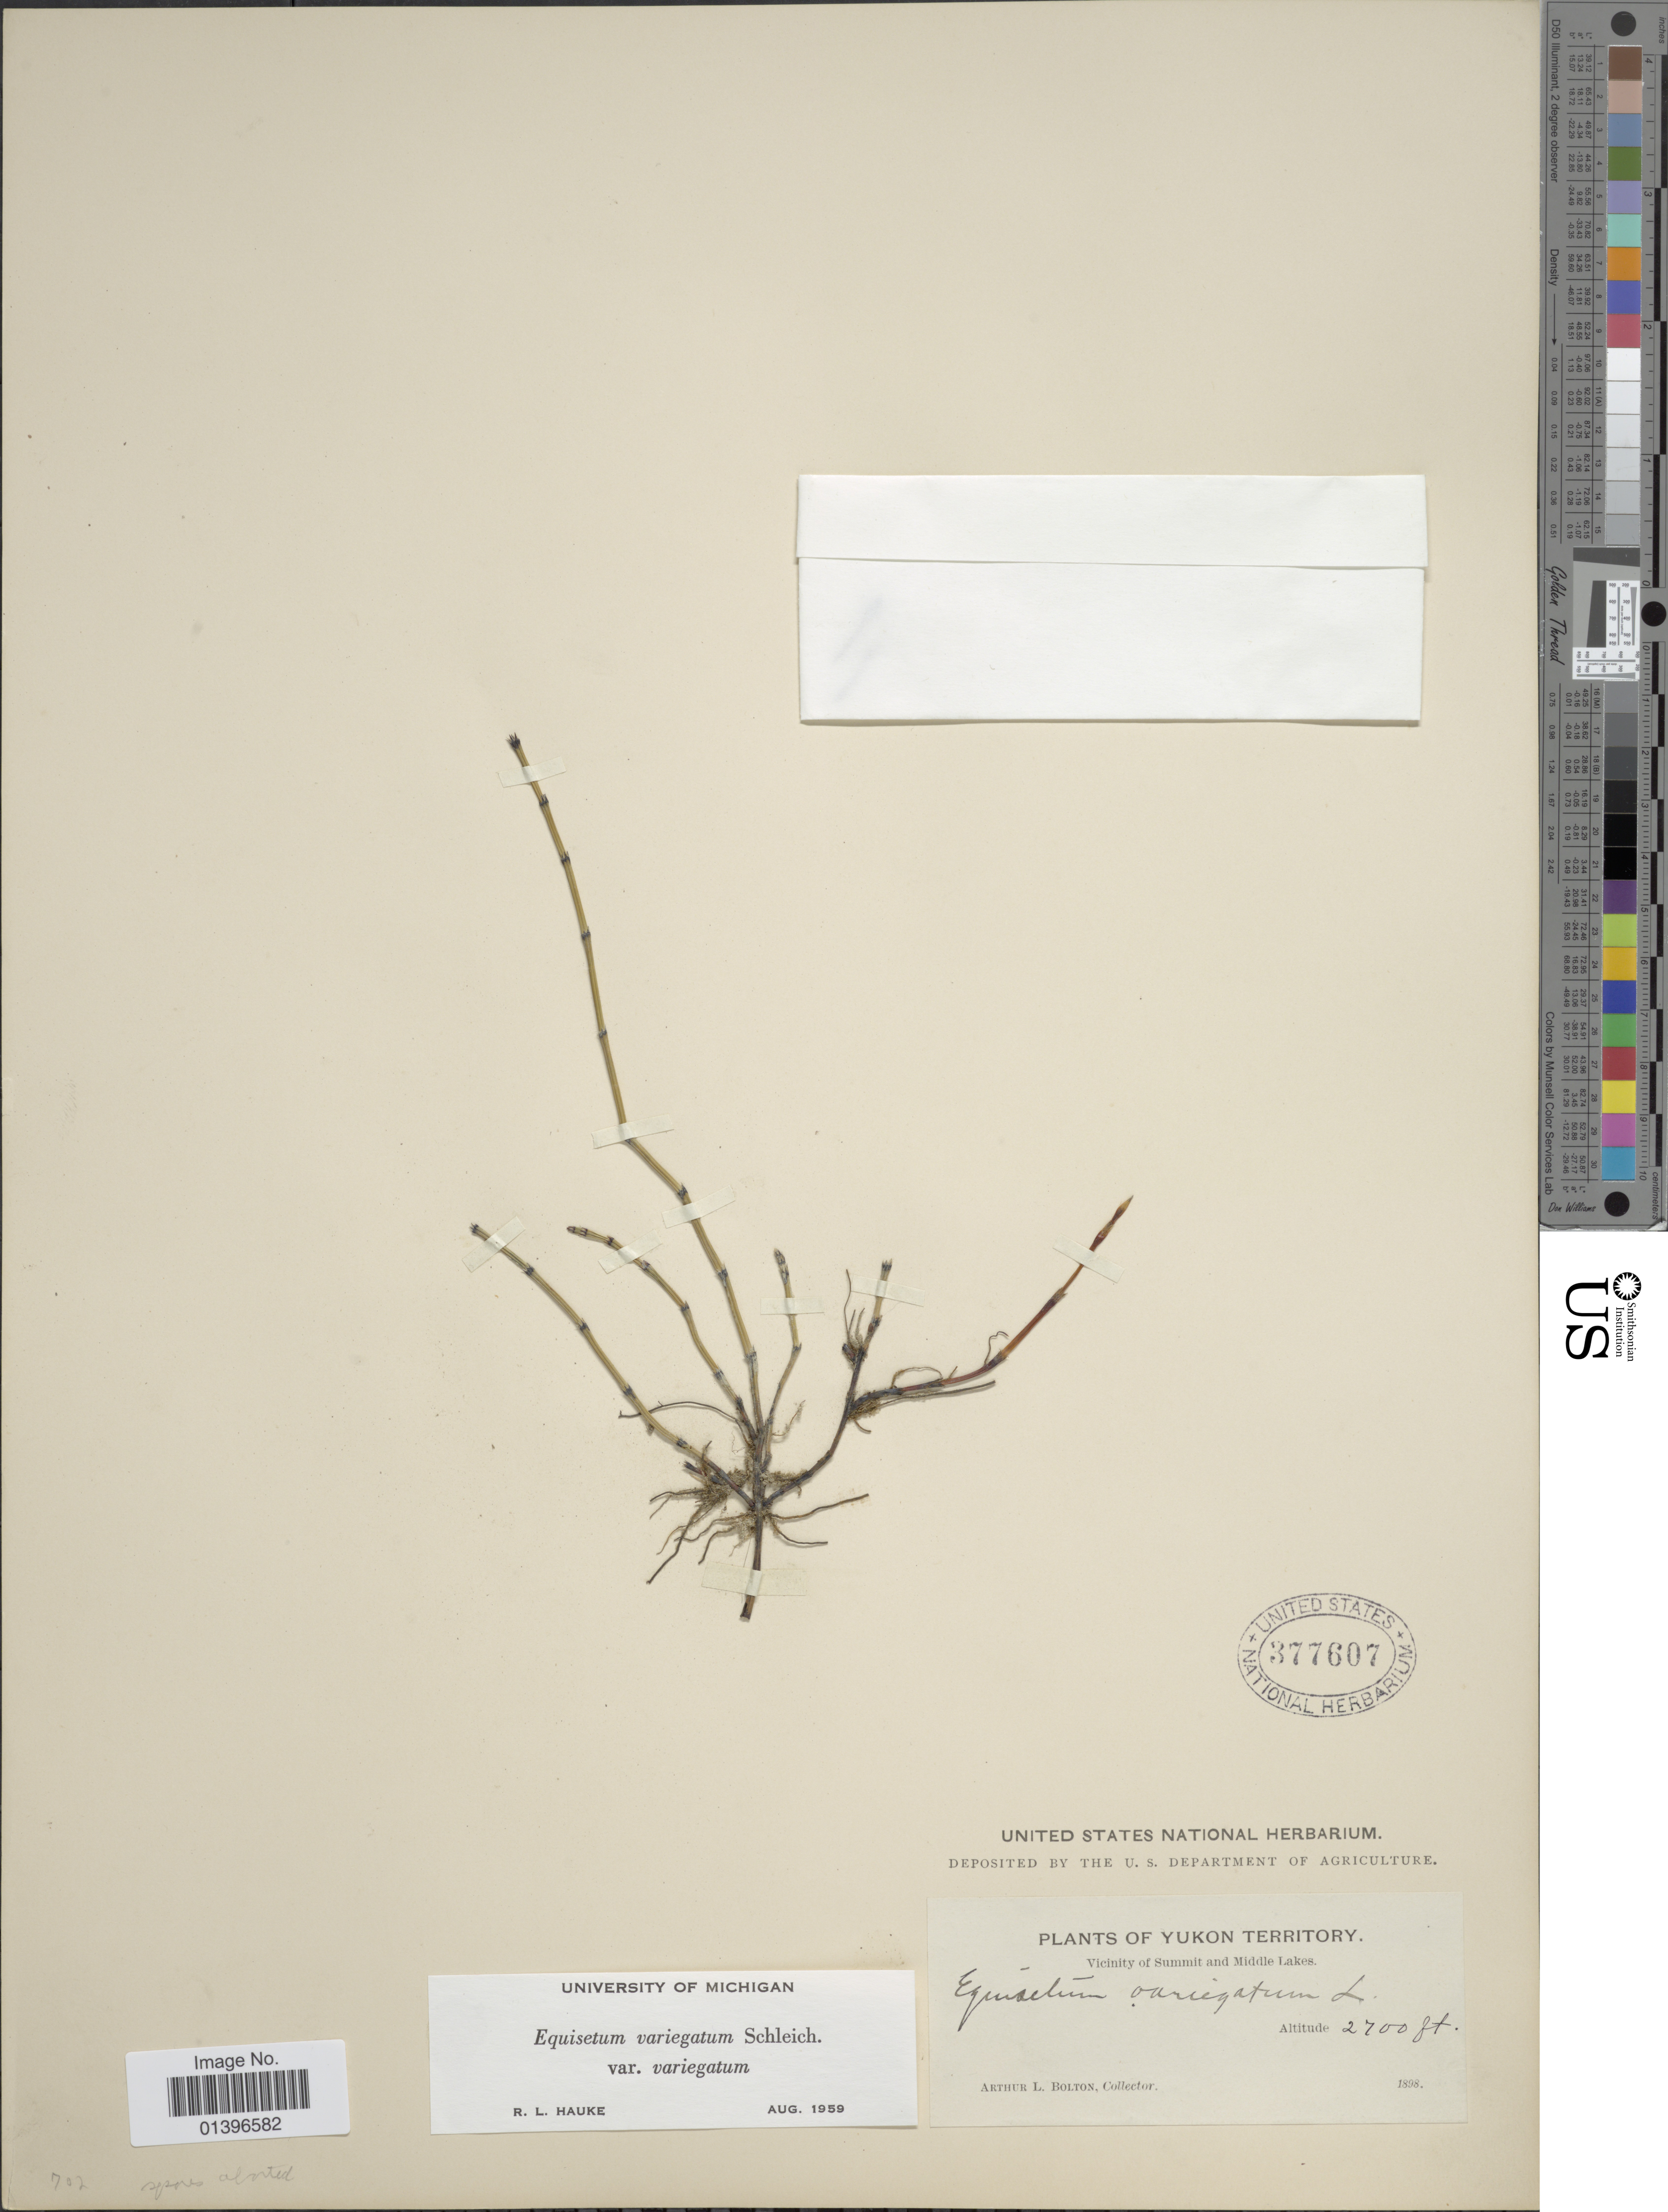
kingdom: Plantae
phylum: Tracheophyta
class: Polypodiopsida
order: Equisetales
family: Equisetaceae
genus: Equisetum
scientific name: Equisetum variegatum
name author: Schleich. ex F. Weber & D. Mohr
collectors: A. Bolton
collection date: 1898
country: Canada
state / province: Yukon Territory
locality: Vicinity of Summit and Middle Lakes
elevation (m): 823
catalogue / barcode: US 377607